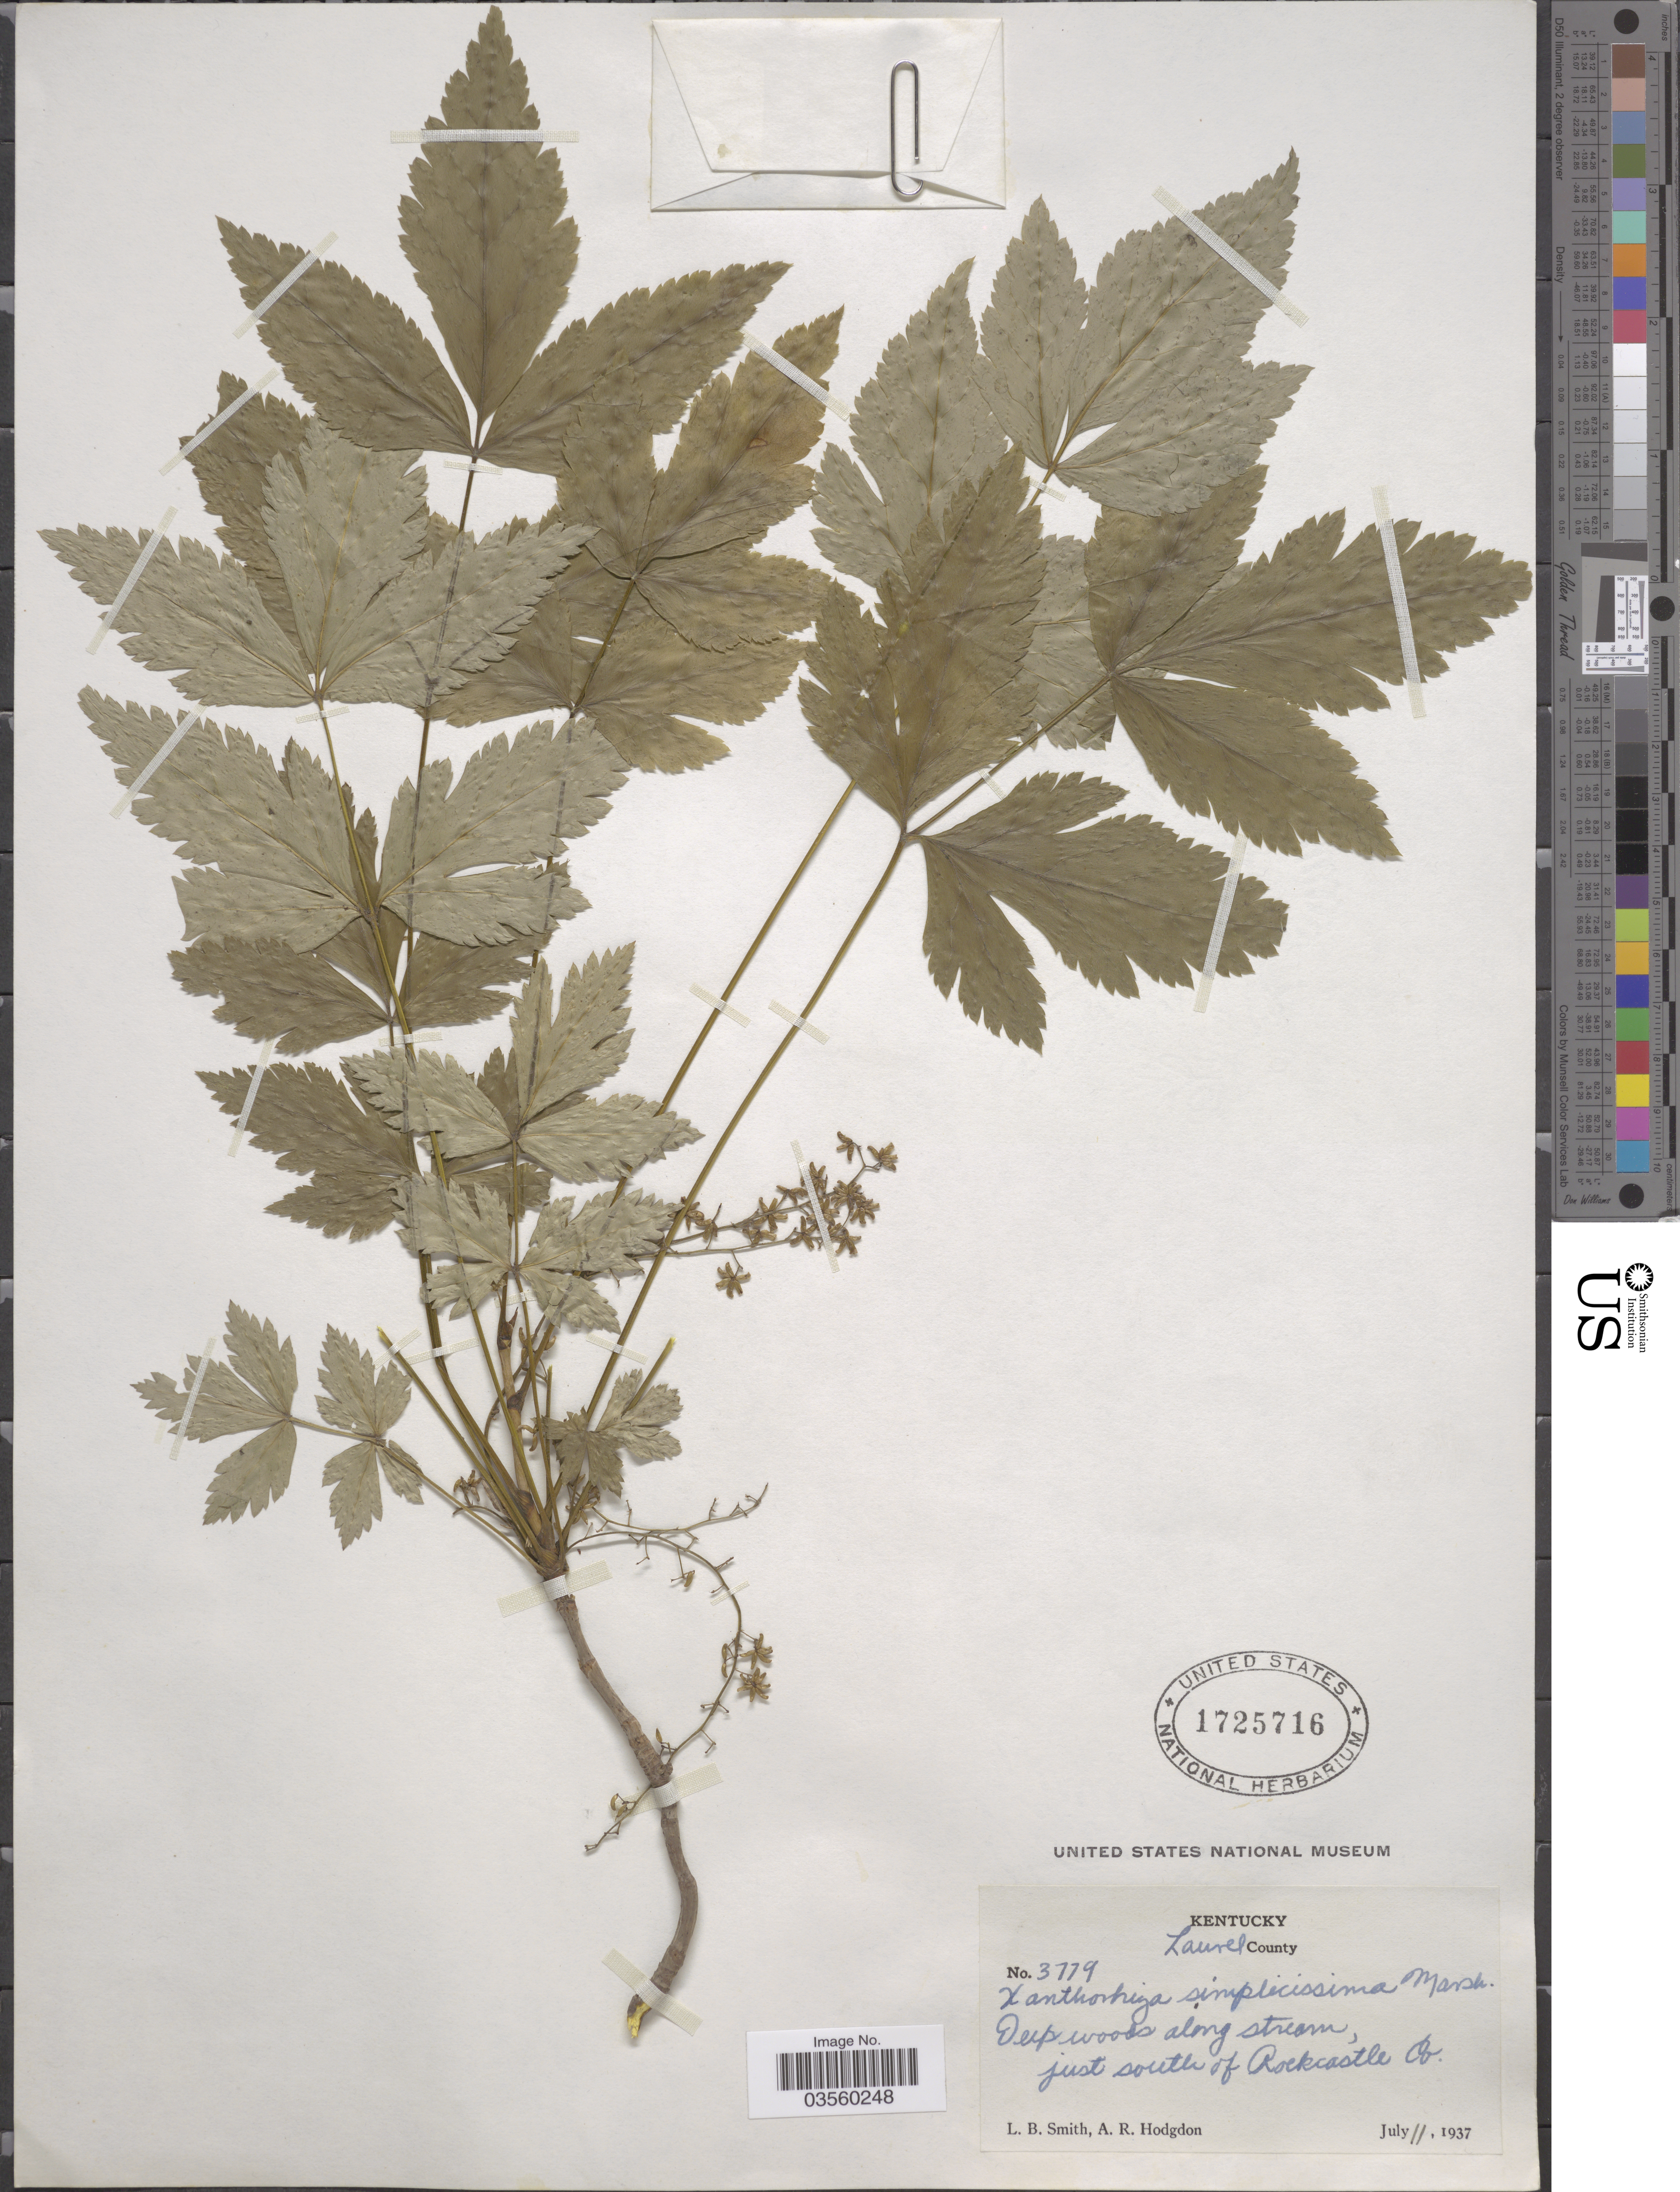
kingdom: Plantae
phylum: Tracheophyta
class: Magnoliopsida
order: Ranunculales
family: Ranunculaceae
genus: Xanthorhiza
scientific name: Xanthorhiza simplicissima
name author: Marshall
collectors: L. Smith & A. R. Hodgdon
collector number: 3719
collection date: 1937-07-11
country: United States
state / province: Kentucky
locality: Laurel County. Just south of Rockcastle Co.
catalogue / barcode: US 1725716